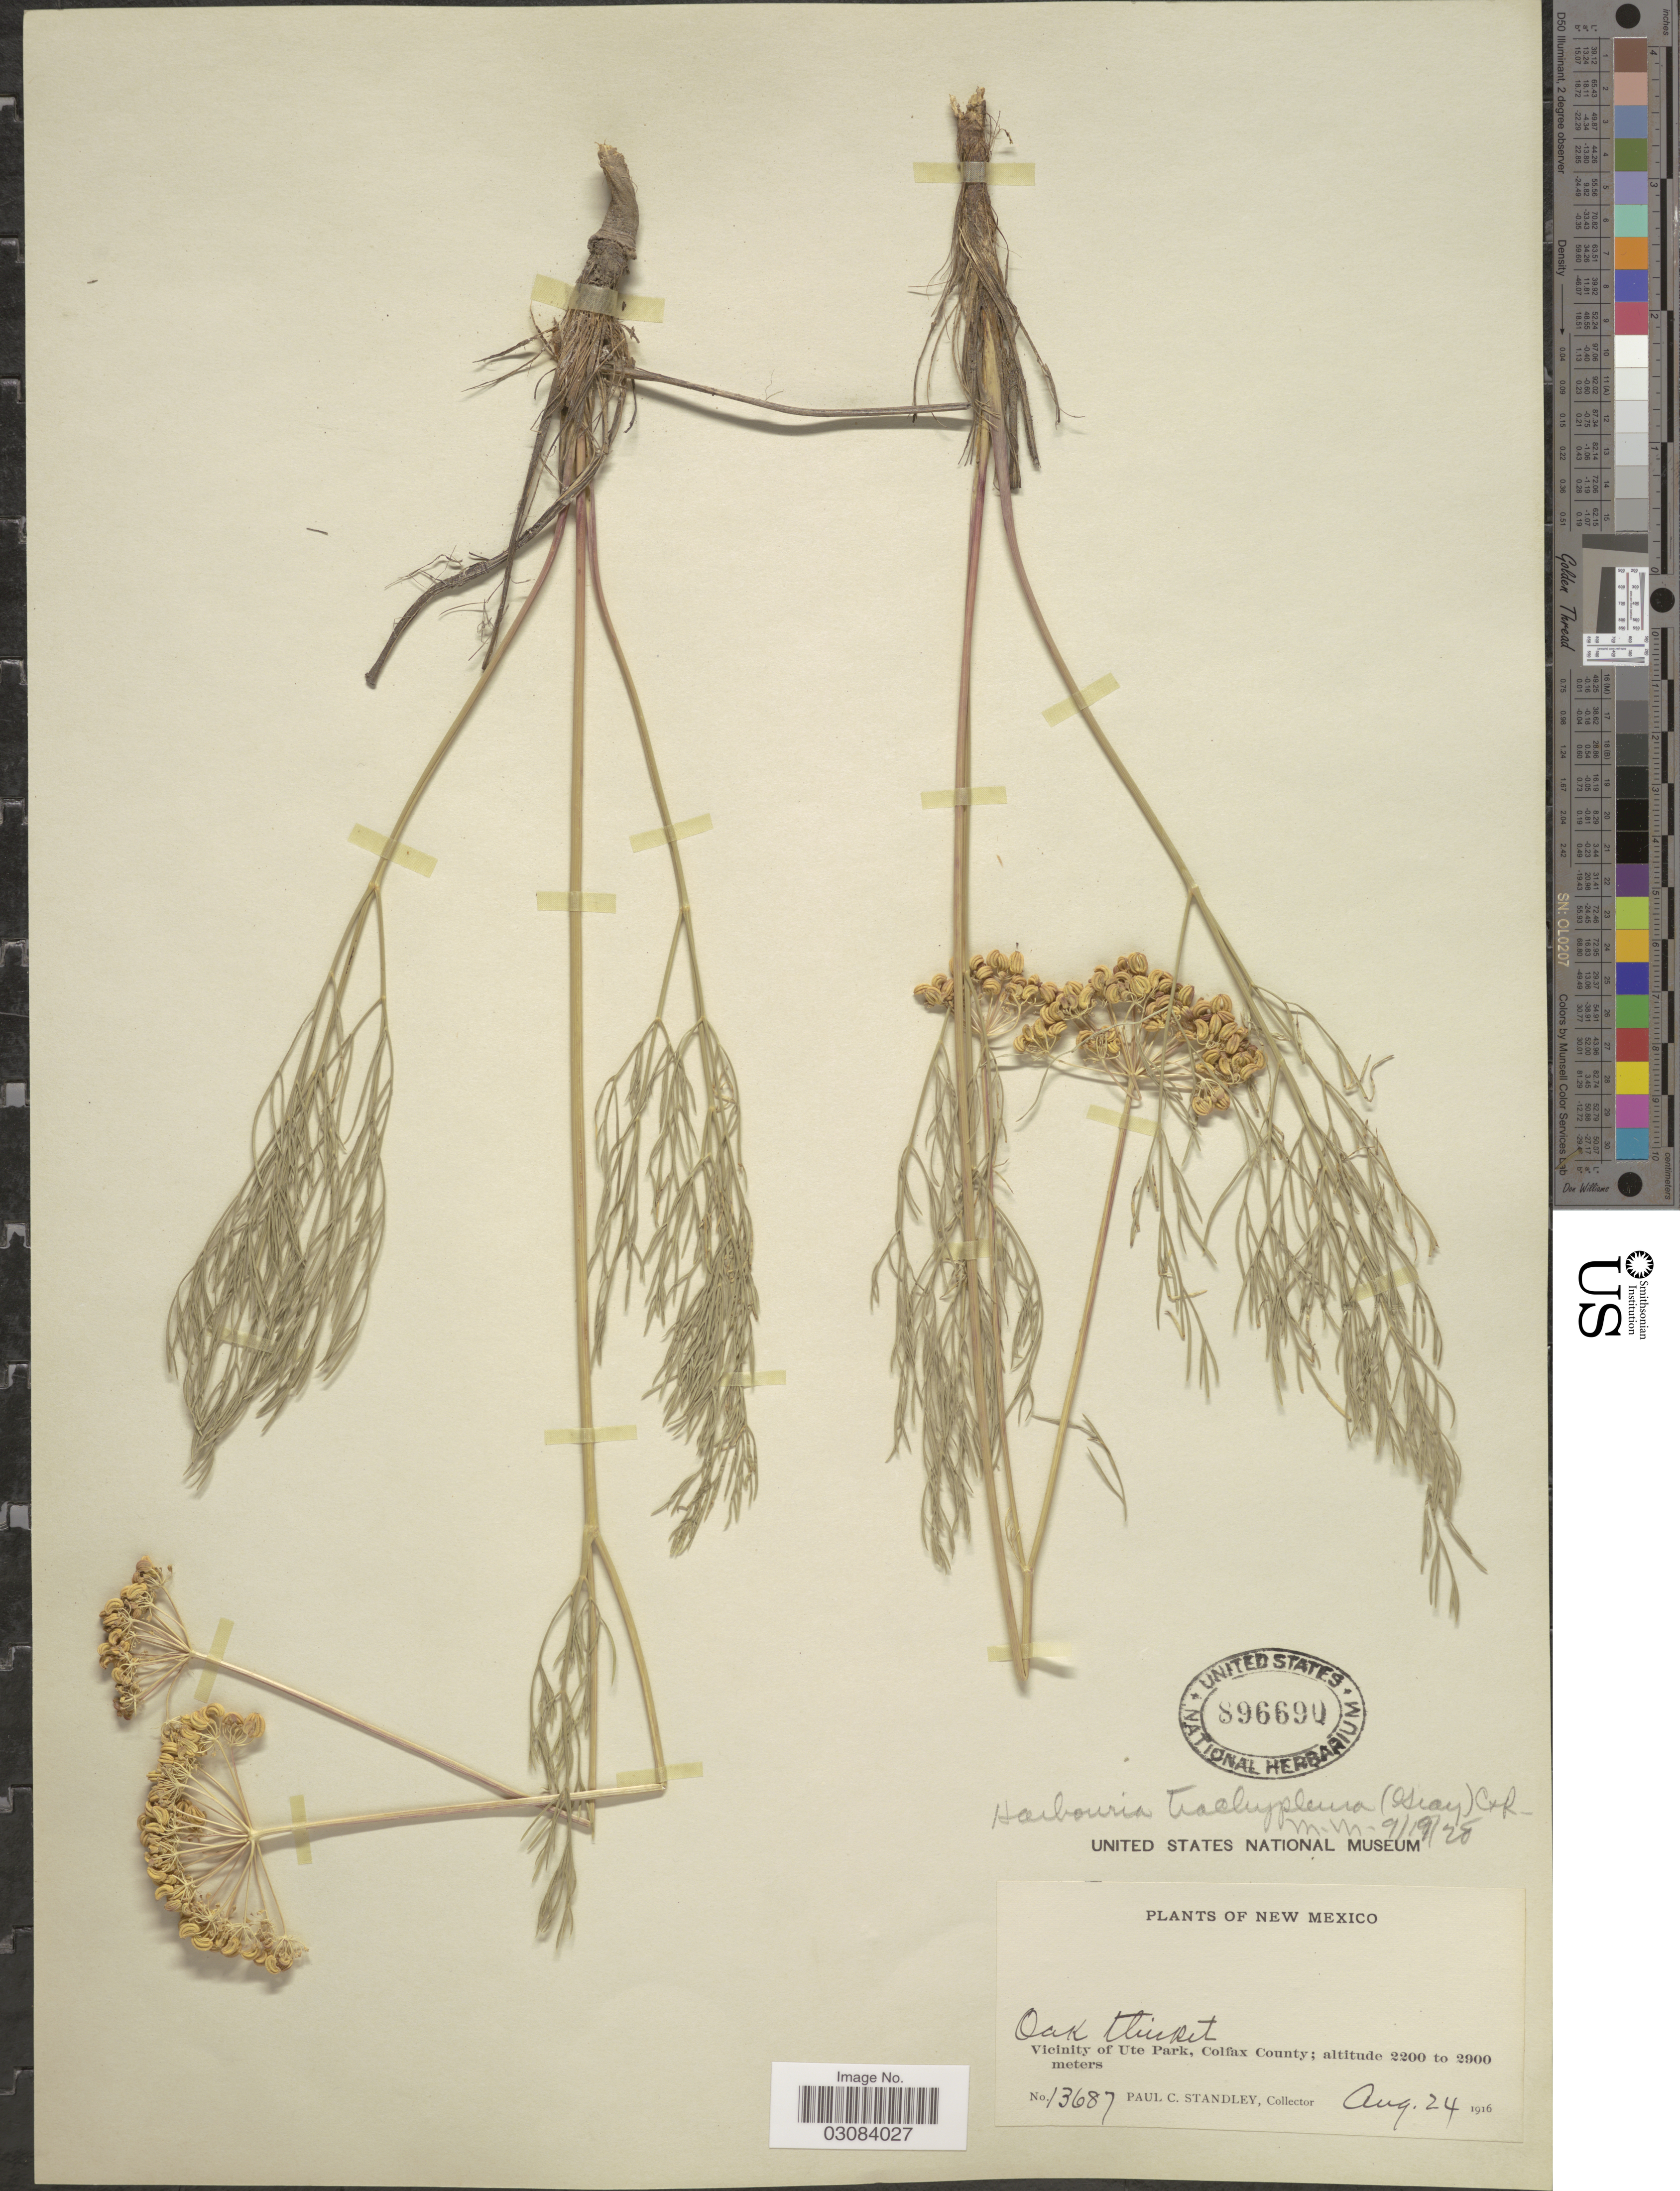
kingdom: Plantae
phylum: Tracheophyta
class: Magnoliopsida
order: Apiales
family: Apiaceae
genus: Harbouria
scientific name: Harbouria trachypleura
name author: (A. Gray) J.M. Coult. & Rose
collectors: P. C. Standley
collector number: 13687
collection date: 1916-08-24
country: United States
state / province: New Mexico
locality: Vicinity of Ute Park, Colfax County.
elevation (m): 2200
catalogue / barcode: US 896690